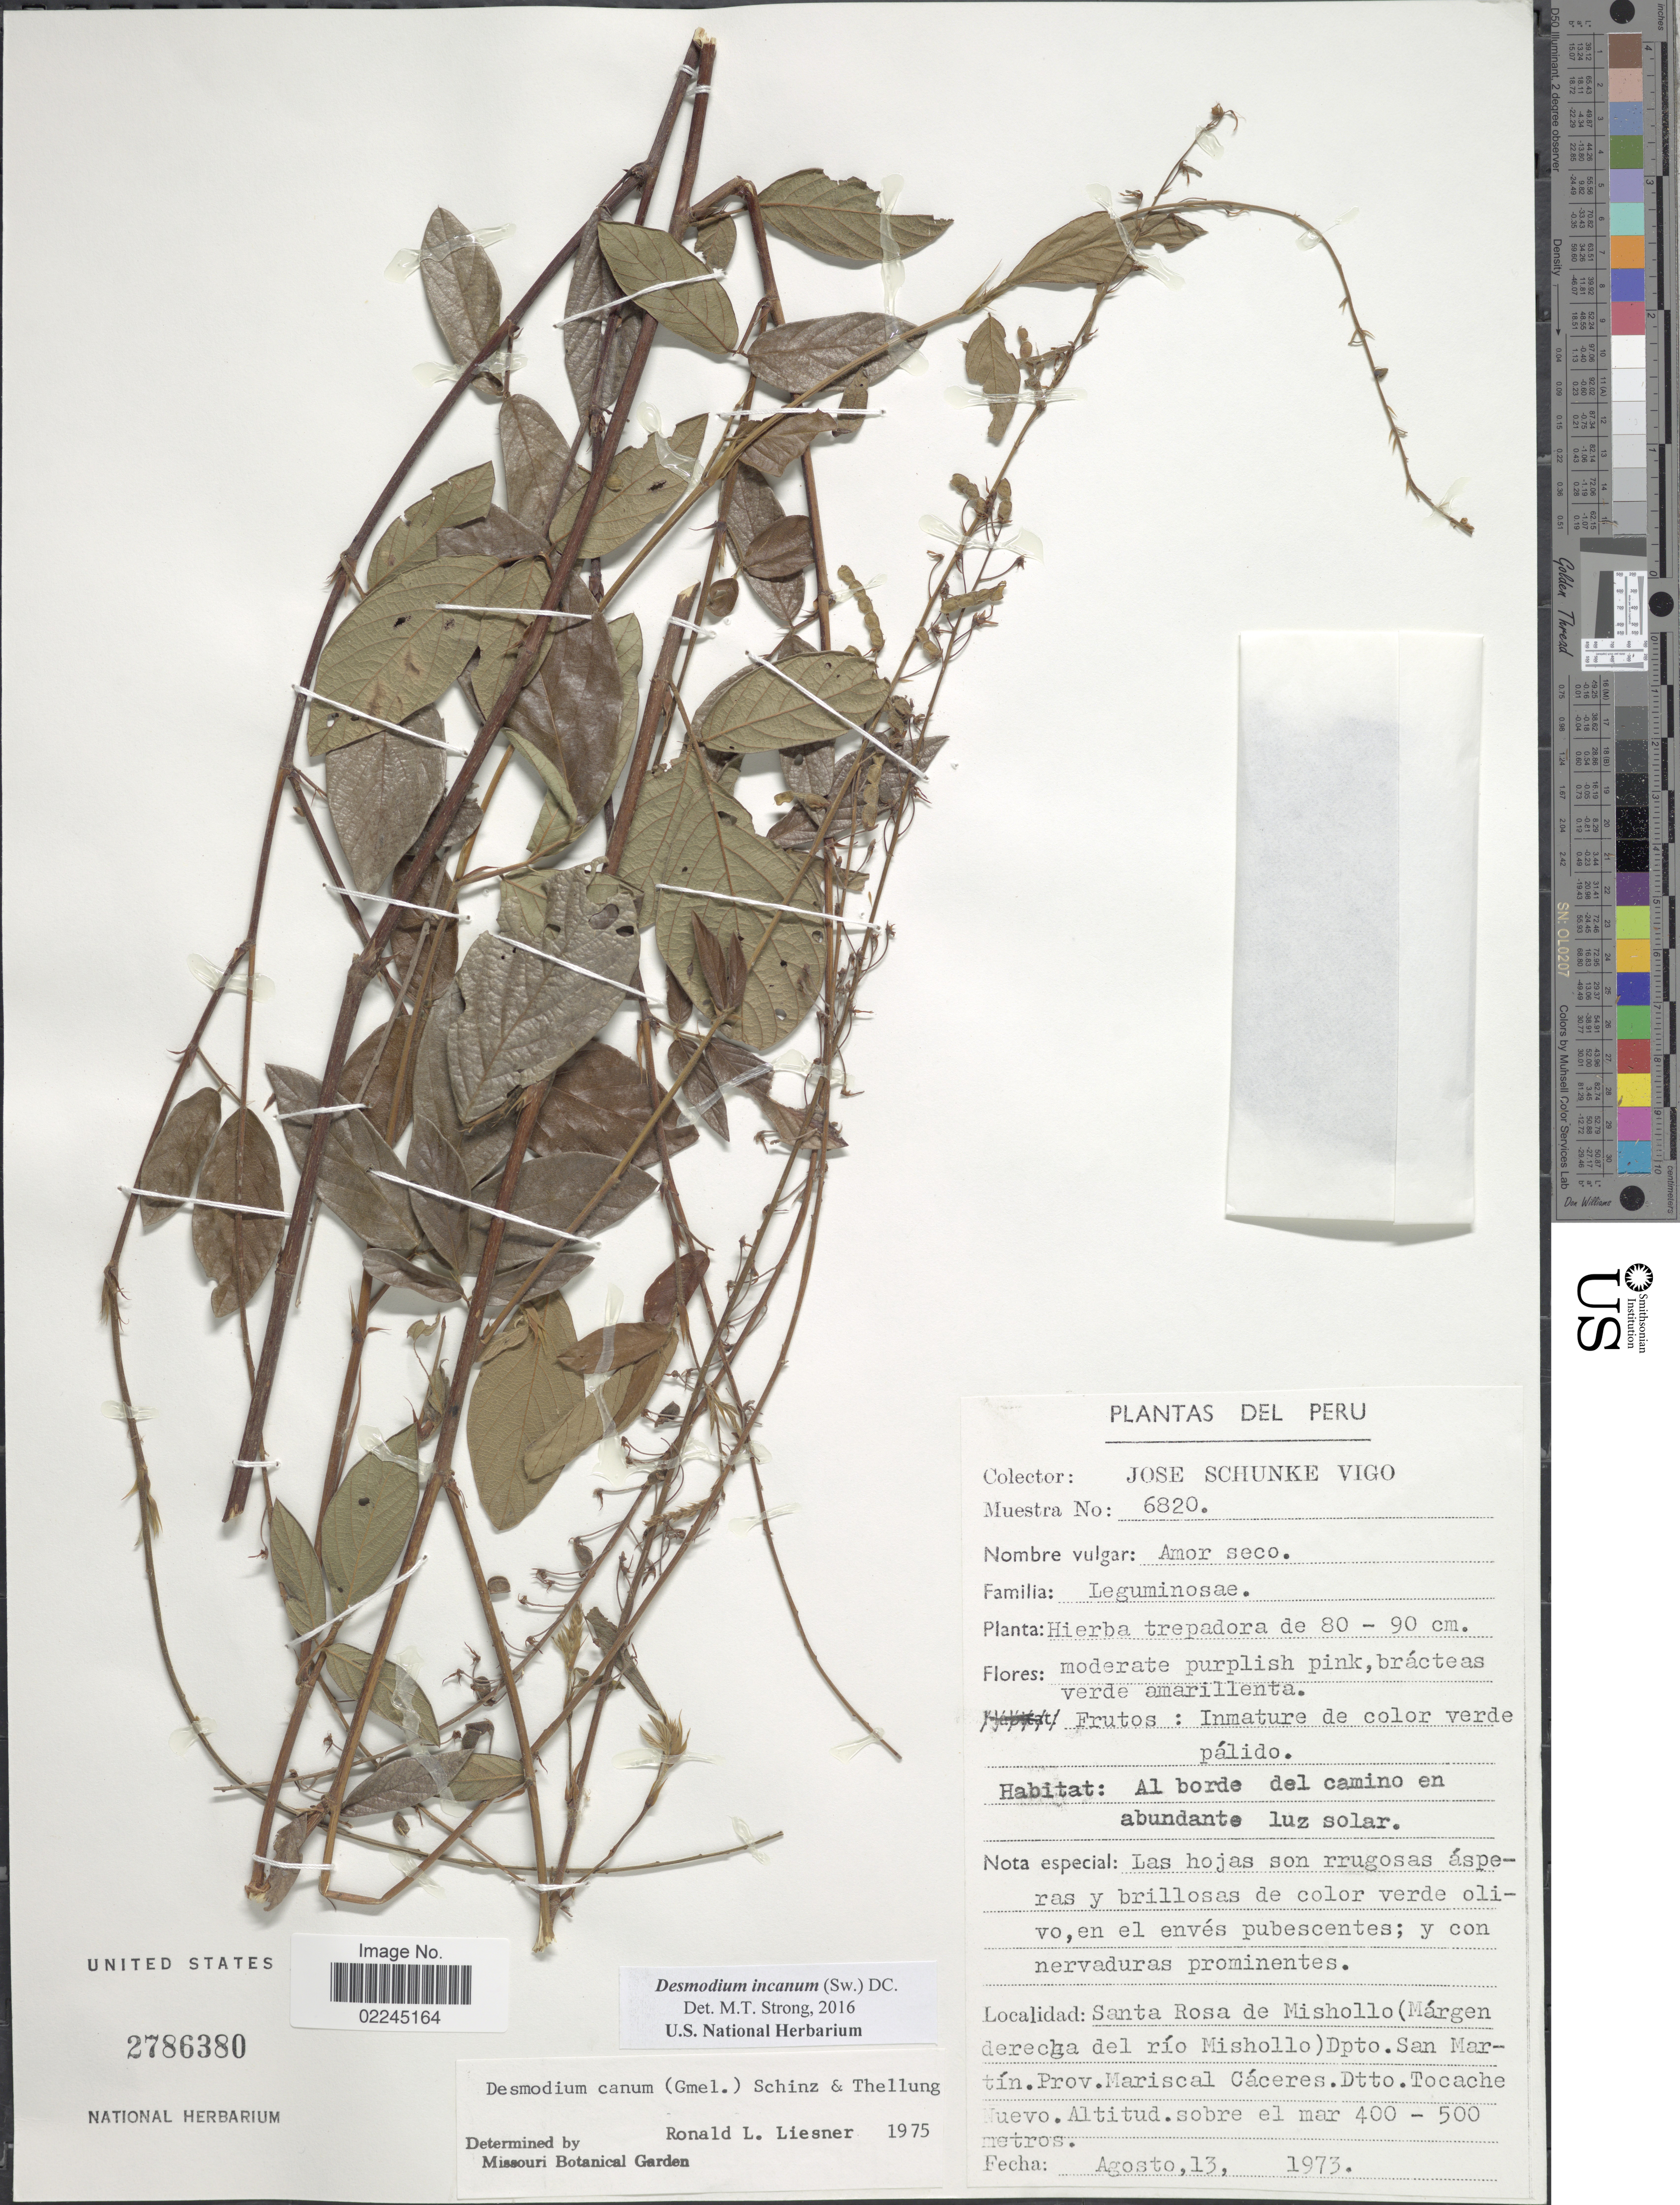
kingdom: Plantae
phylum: Tracheophyta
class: Magnoliopsida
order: Fabales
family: Fabaceae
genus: Desmodium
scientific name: Desmodium incanum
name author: (Sw.) DC.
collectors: J. Schunke Vigo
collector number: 6820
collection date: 1973-08-13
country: Peru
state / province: San Martín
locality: Santa Rosa de Mishollo (Margen derecha del rio Mishollo) Dpto. San Martin. Prov. Mariscal Caceres. Dtto. Tocache Nuevo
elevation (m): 400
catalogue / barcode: US 2786380